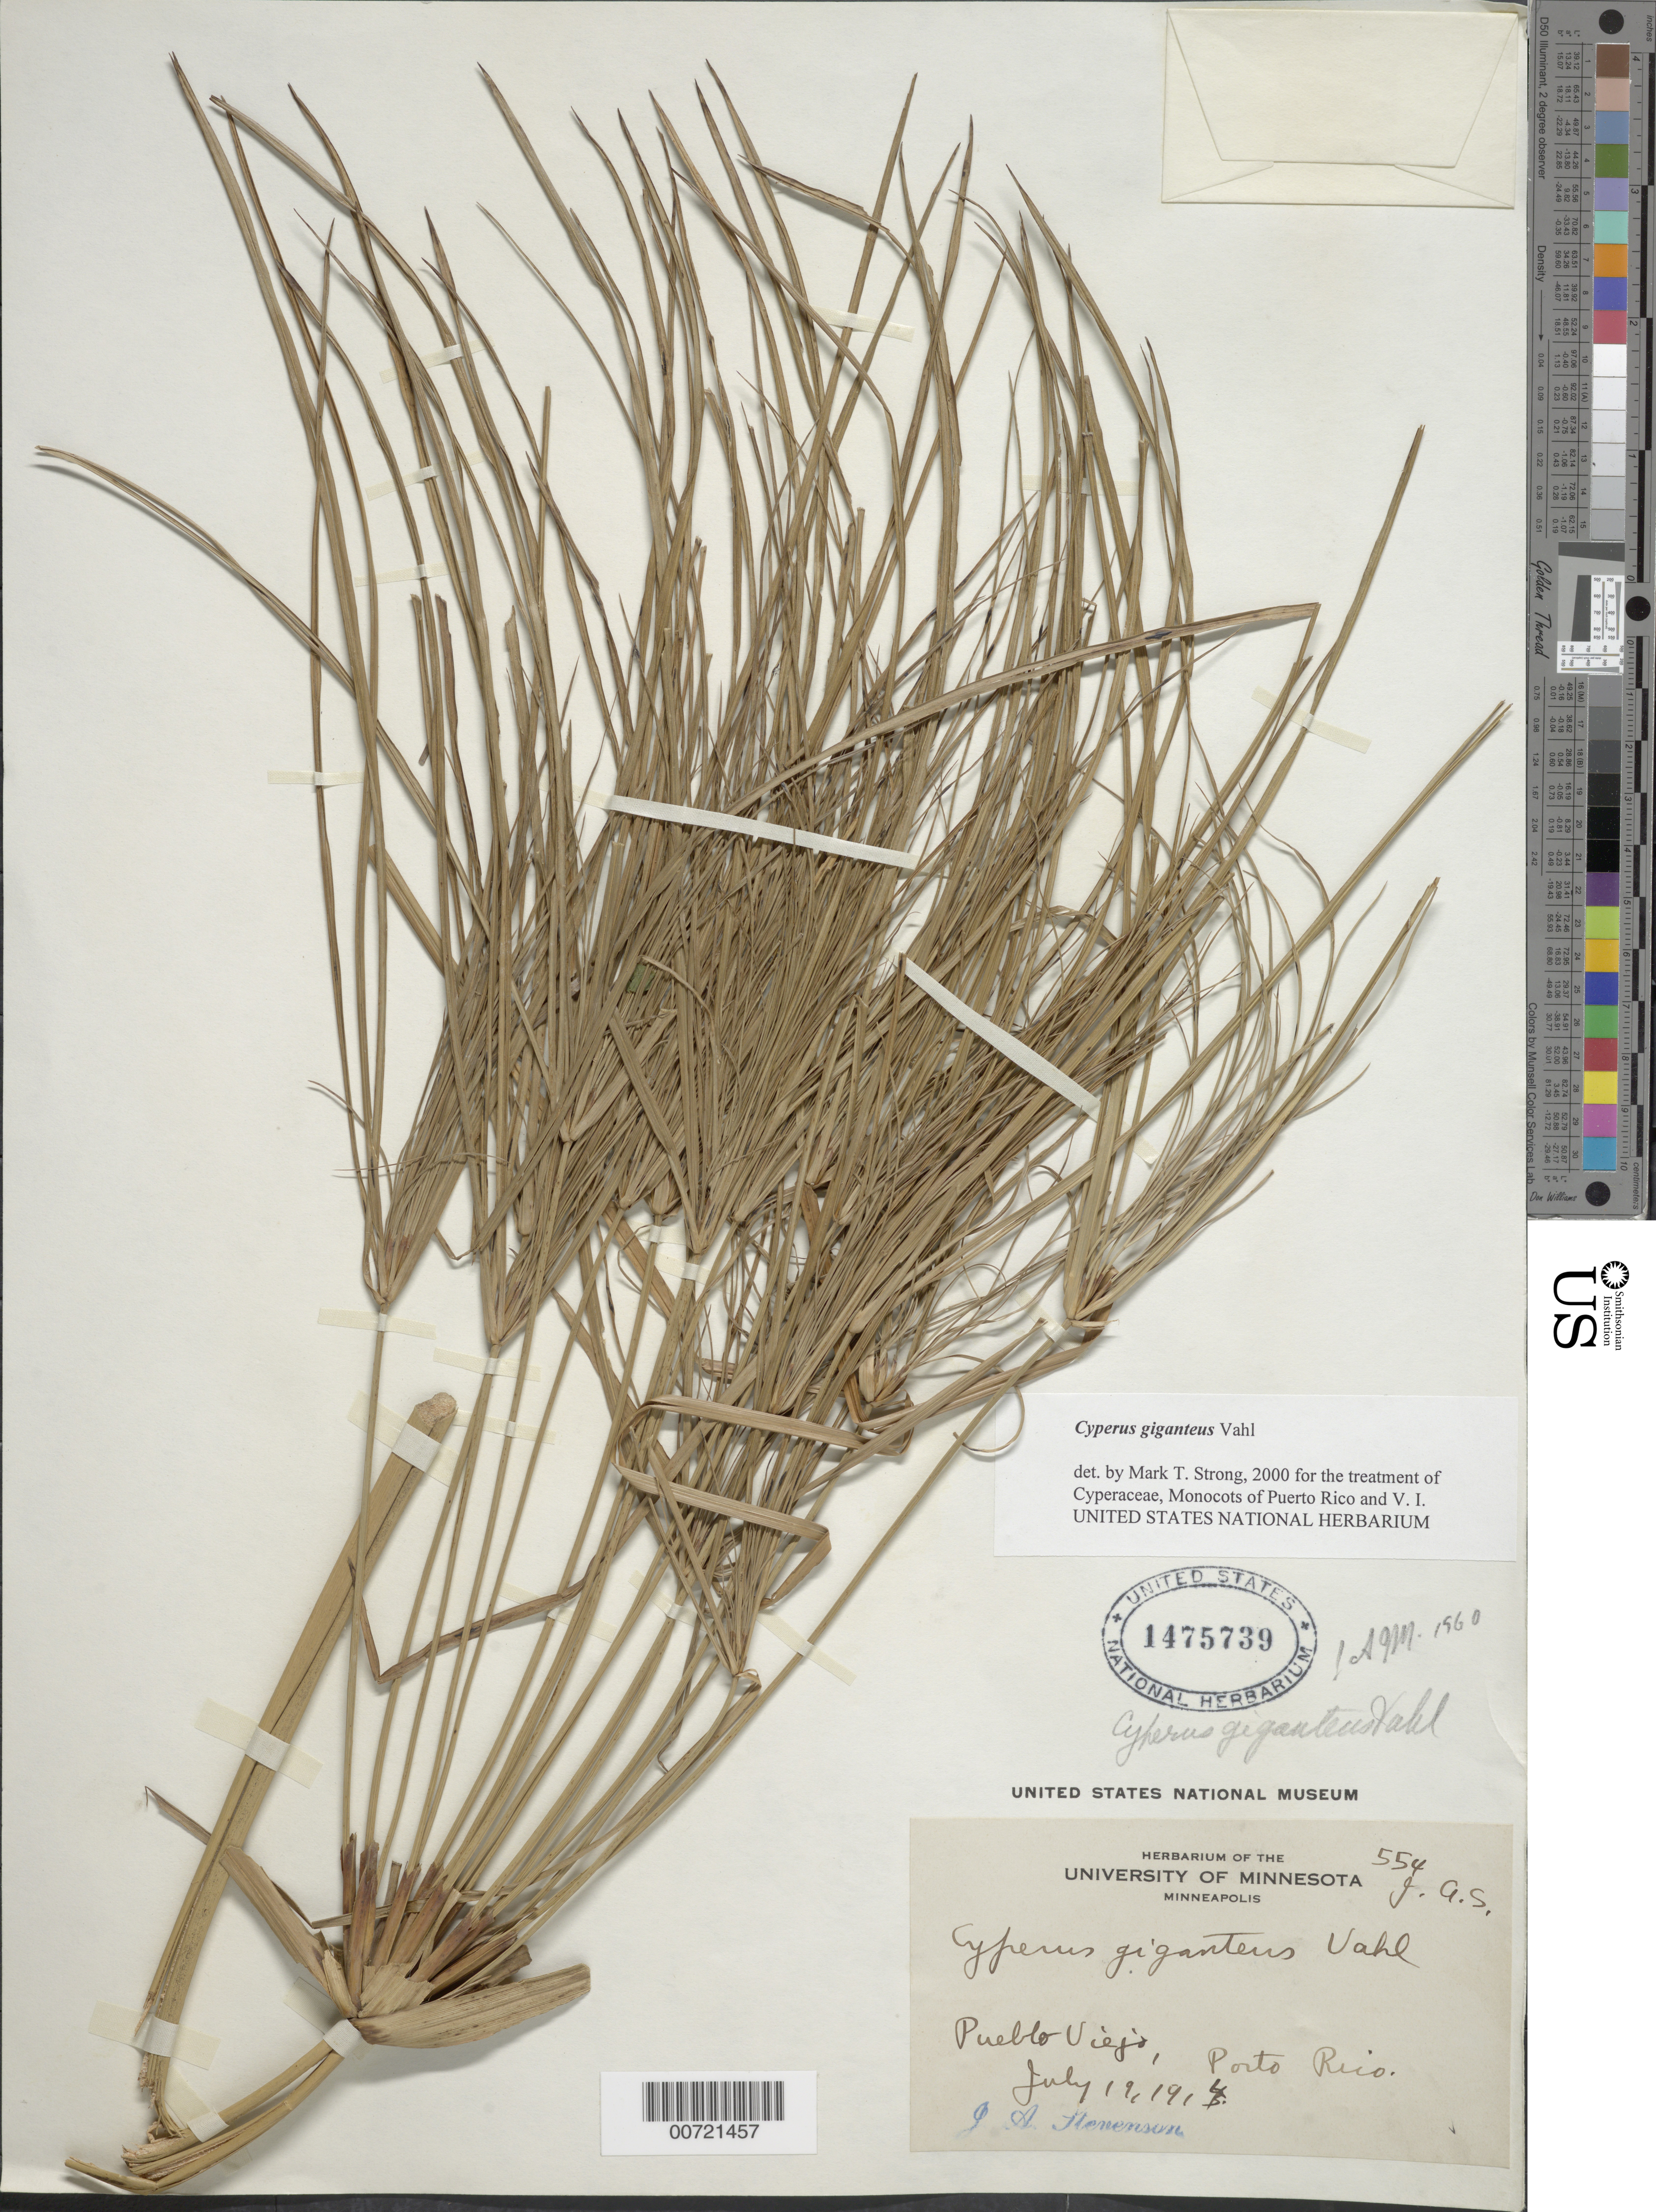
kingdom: Plantae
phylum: Tracheophyta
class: Liliopsida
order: Poales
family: Cyperaceae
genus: Cyperus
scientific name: Cyperus giganteus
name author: Vahl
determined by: Strong, M. T., (US), Smithsonian Institution - National Museum of Natural History (UNITED STATES)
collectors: J. Stevenson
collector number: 554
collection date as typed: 19 Jul 1914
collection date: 1914-07-19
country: Puerto Rico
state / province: Guaynabo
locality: Pueblo Viejo.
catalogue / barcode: US 1475739